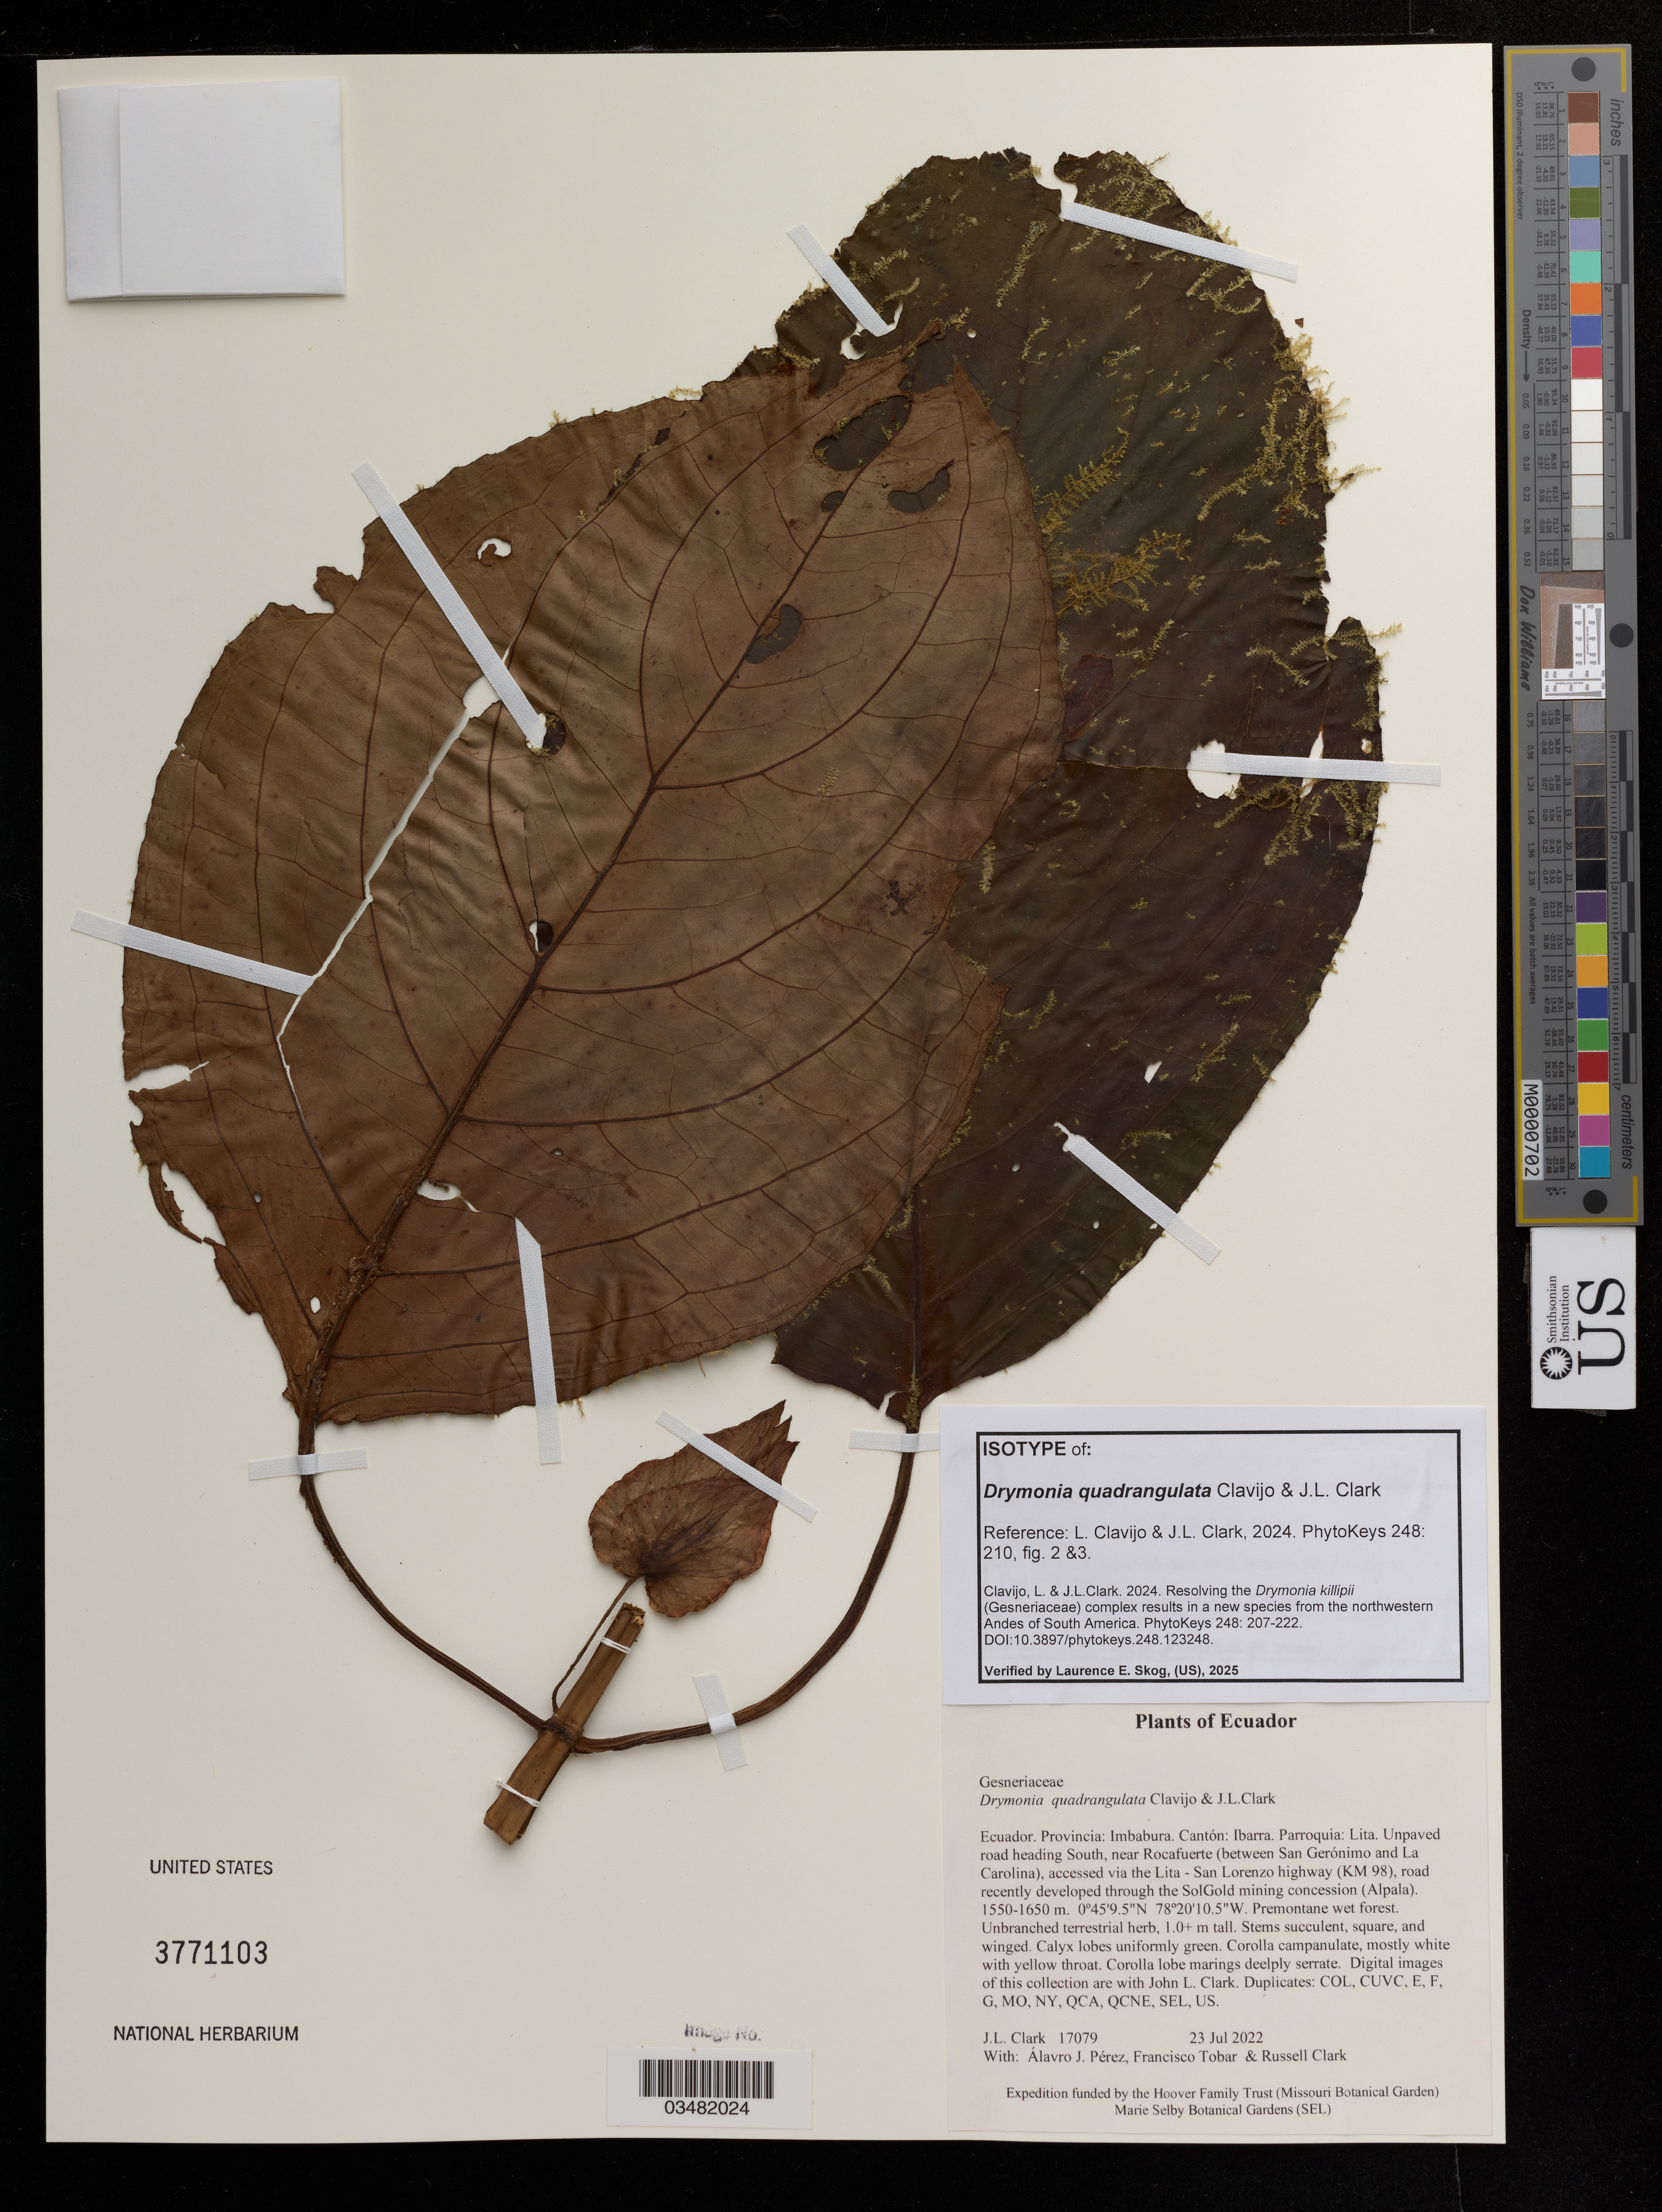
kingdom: Plantae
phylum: Tracheophyta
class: Magnoliopsida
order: Lamiales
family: Gesneriaceae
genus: Drymonia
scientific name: Drymonia quadrangulata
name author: Clavijo & J.L. Clark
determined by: Skog, Laurence E.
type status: Isotype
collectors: J. L. Clark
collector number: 17079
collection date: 2022-07-23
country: Ecuador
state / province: Imbabura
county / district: Ibarra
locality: Parroquia: Lita. Road heading south, near Rocafuerte (between San Geronimo and La Carolina), accessed via the Lita - San Lorenzo highway (KM 98)/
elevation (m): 1550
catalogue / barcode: US 3771103